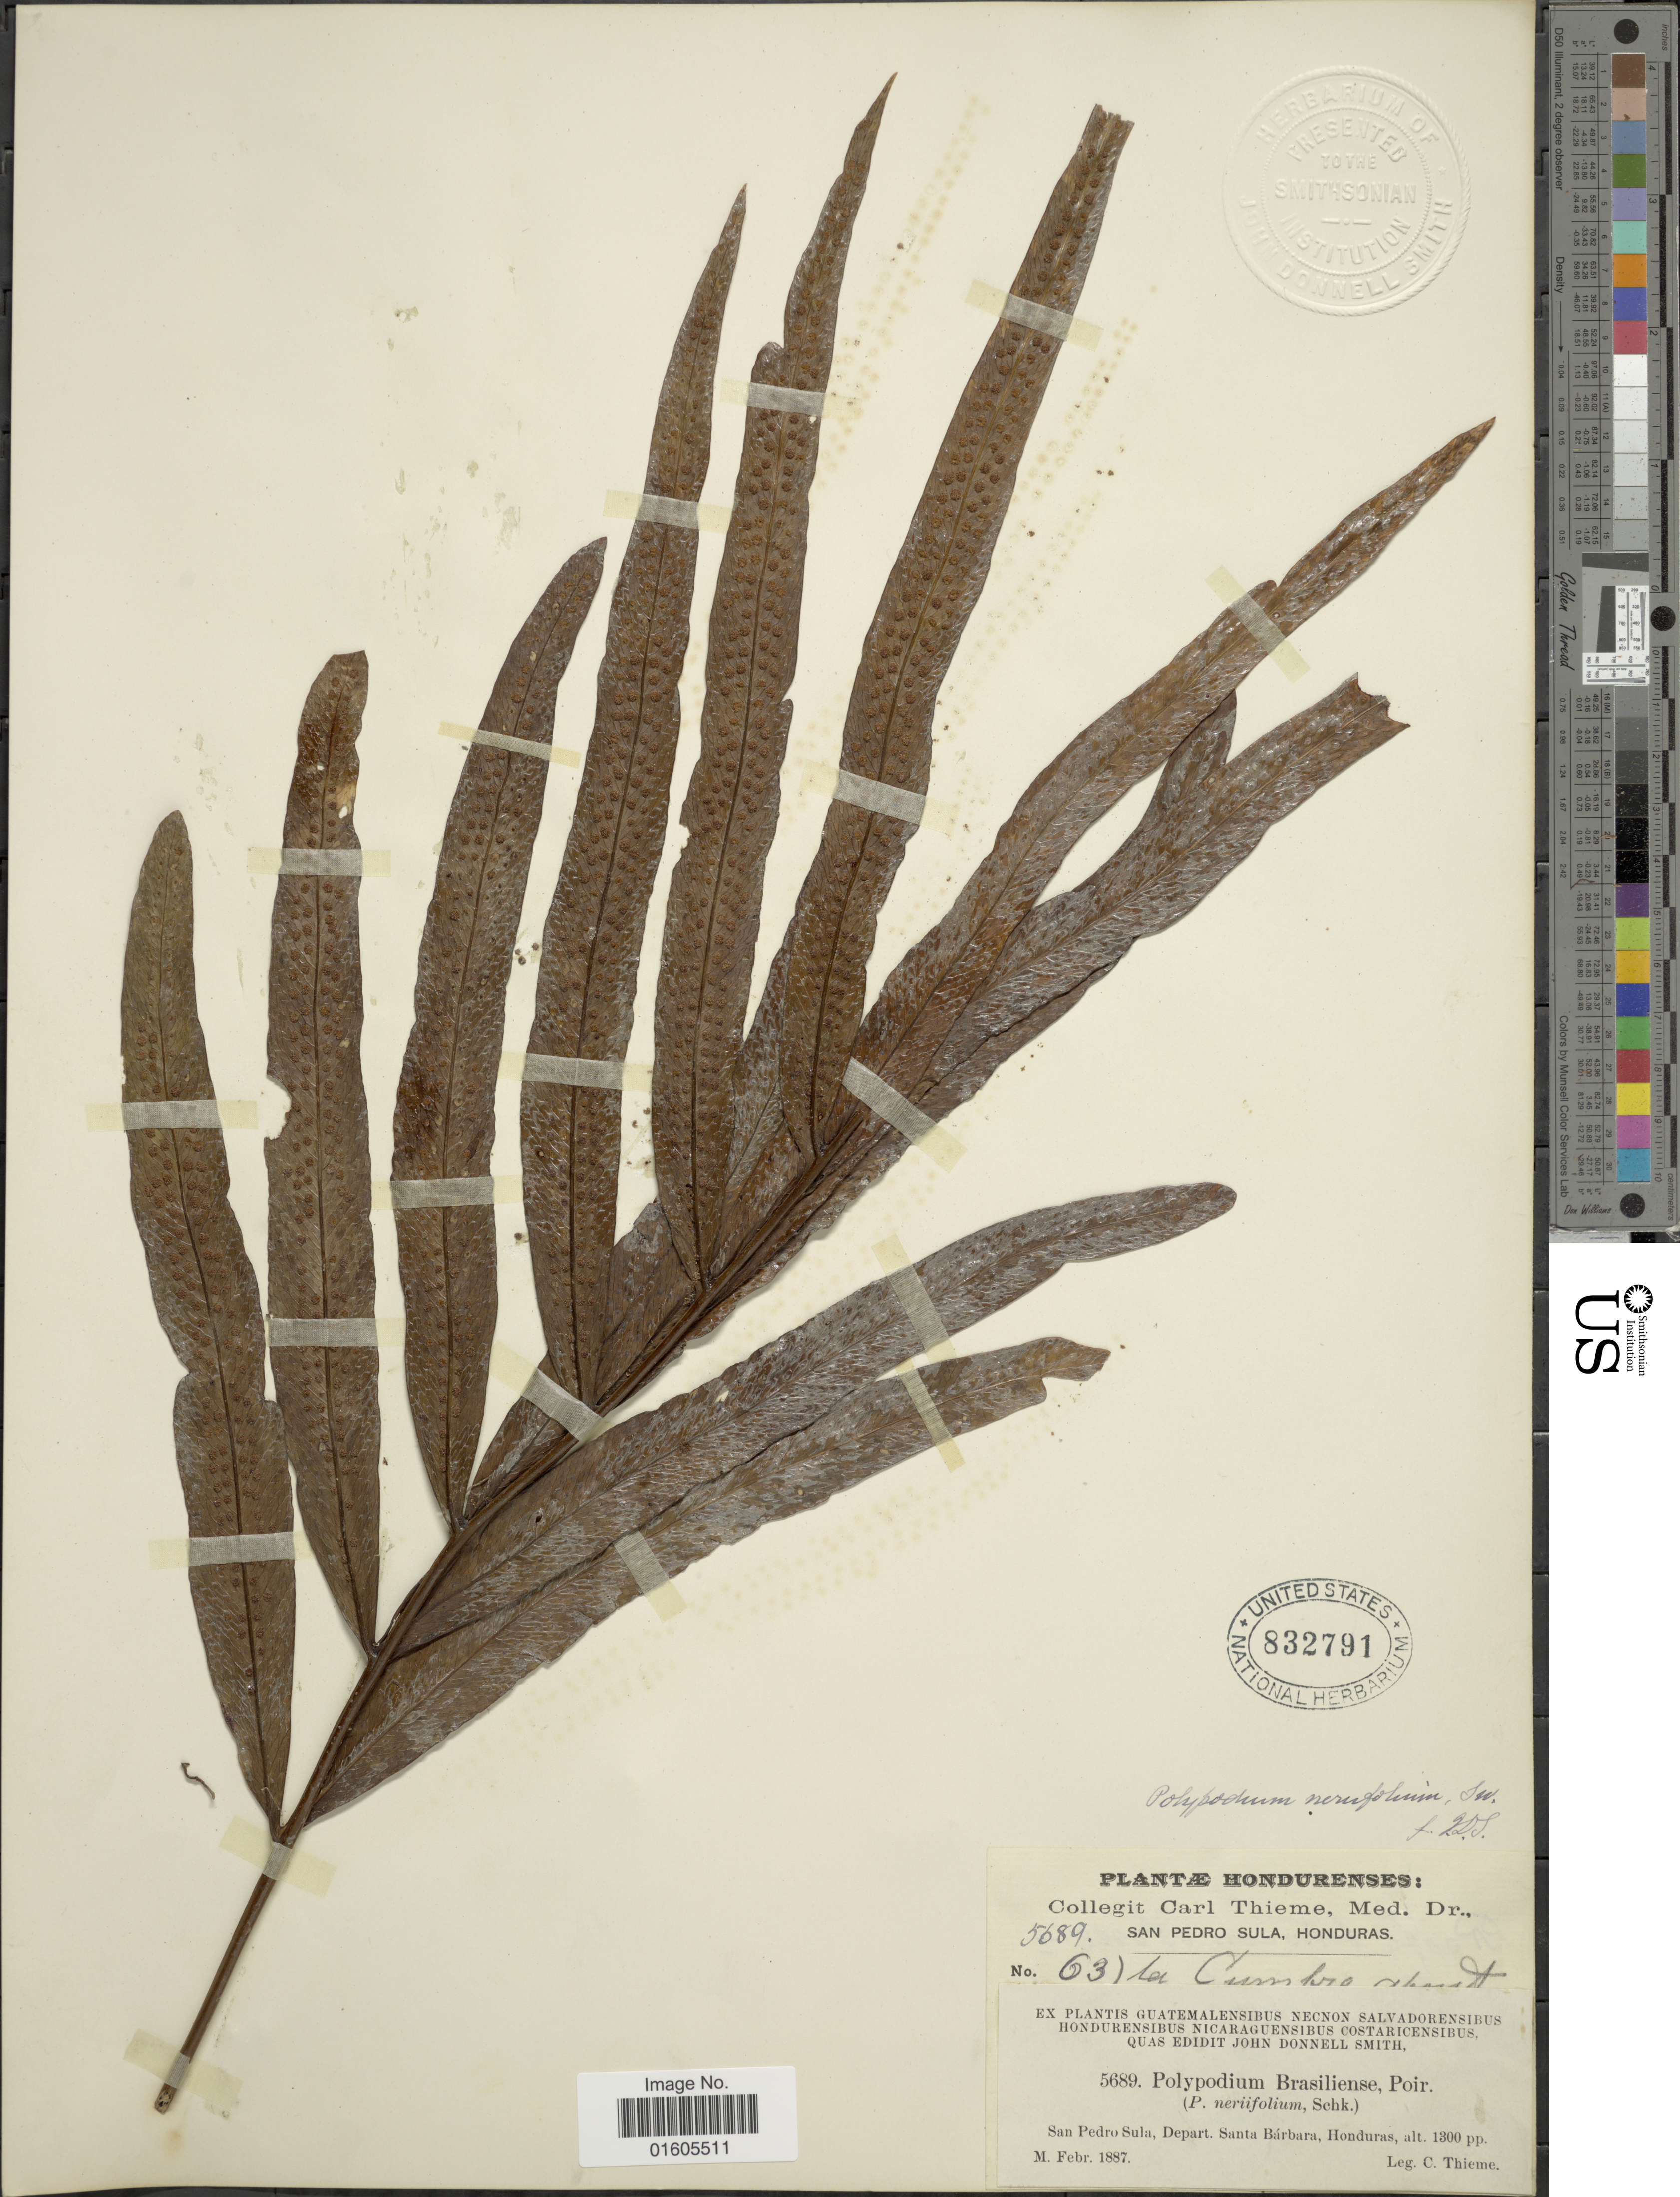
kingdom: Plantae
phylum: Tracheophyta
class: Polypodiopsida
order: Polypodiales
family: Polypodiaceae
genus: Serpocaulon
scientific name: Serpocaulon triseriale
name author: (Sw.) A.R. Sm.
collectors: C. Thieme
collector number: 5689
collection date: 1887-02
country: Honduras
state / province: Santa Bárbara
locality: San pedro Sula, Depart Santa Bárbara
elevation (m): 396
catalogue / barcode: US 832791